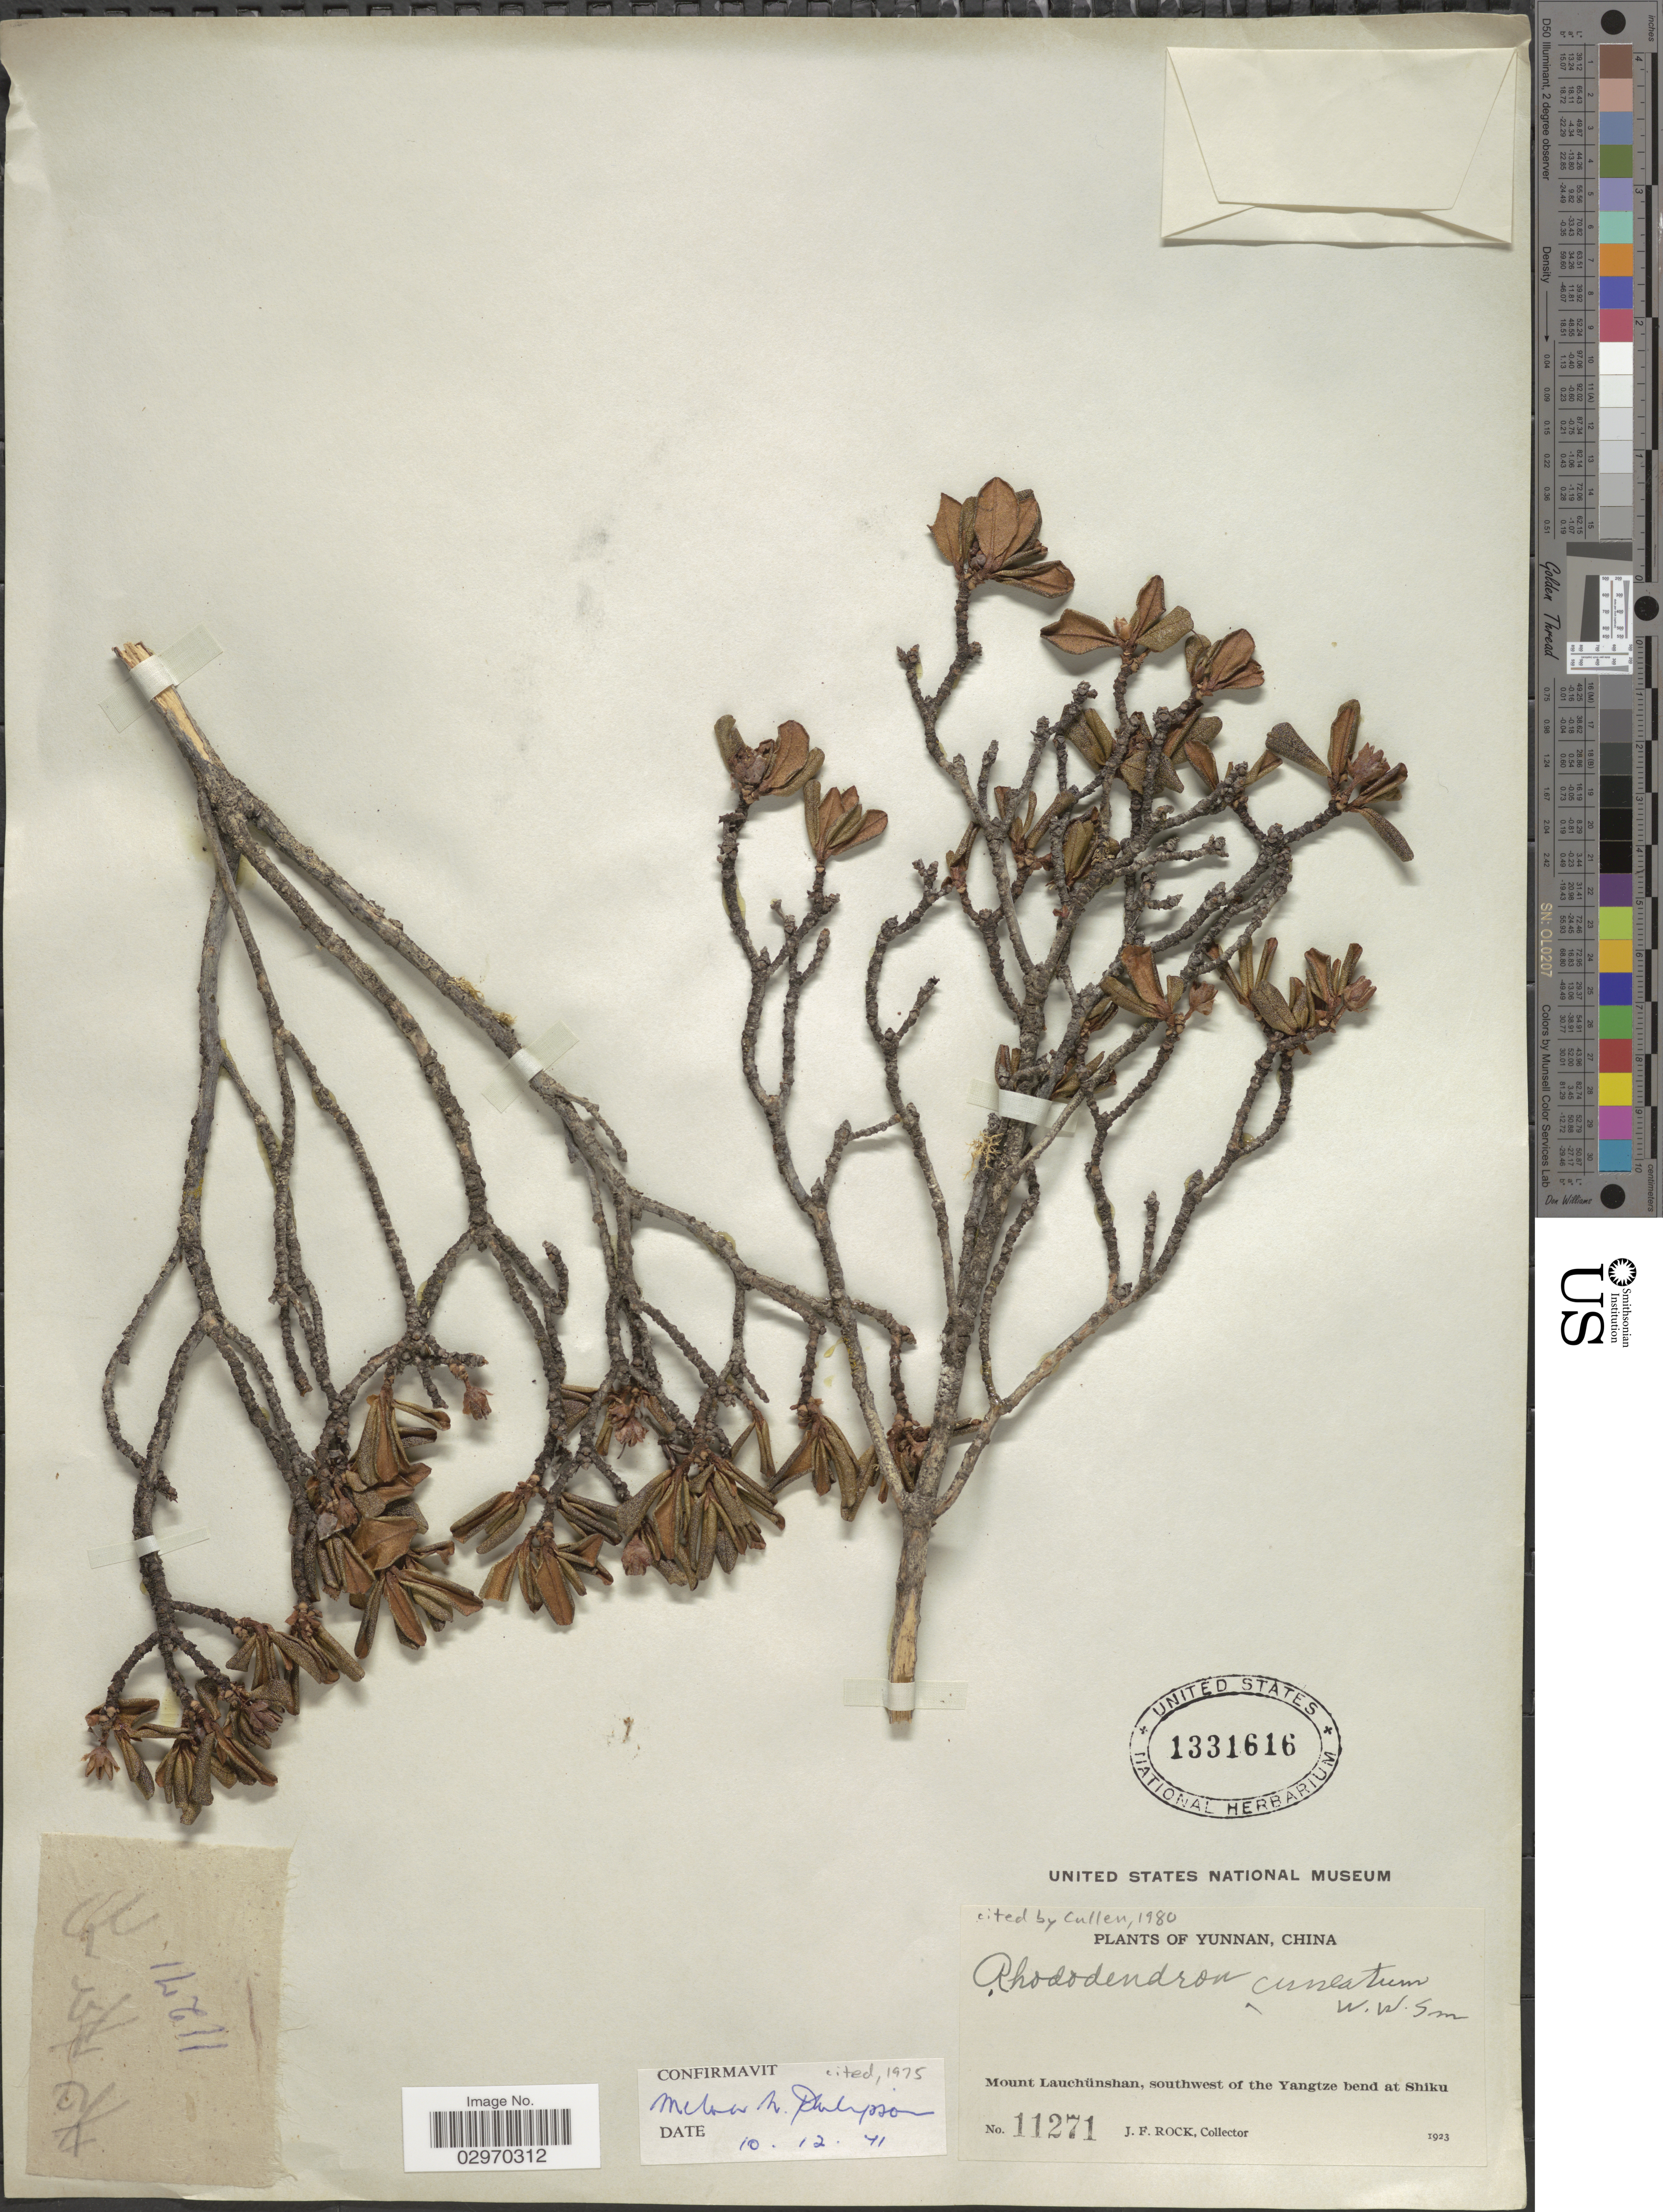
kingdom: Plantae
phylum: Tracheophyta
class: Magnoliopsida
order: Ericales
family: Ericaceae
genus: Rhododendron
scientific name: Rhododendron cuneatum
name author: W.W. Sm.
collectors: J. Rock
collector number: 11271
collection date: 1923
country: China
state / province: Yunnan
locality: Mount Lauchünshan, southwest of the Yangtze bend at Shiku.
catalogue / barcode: US 1331616